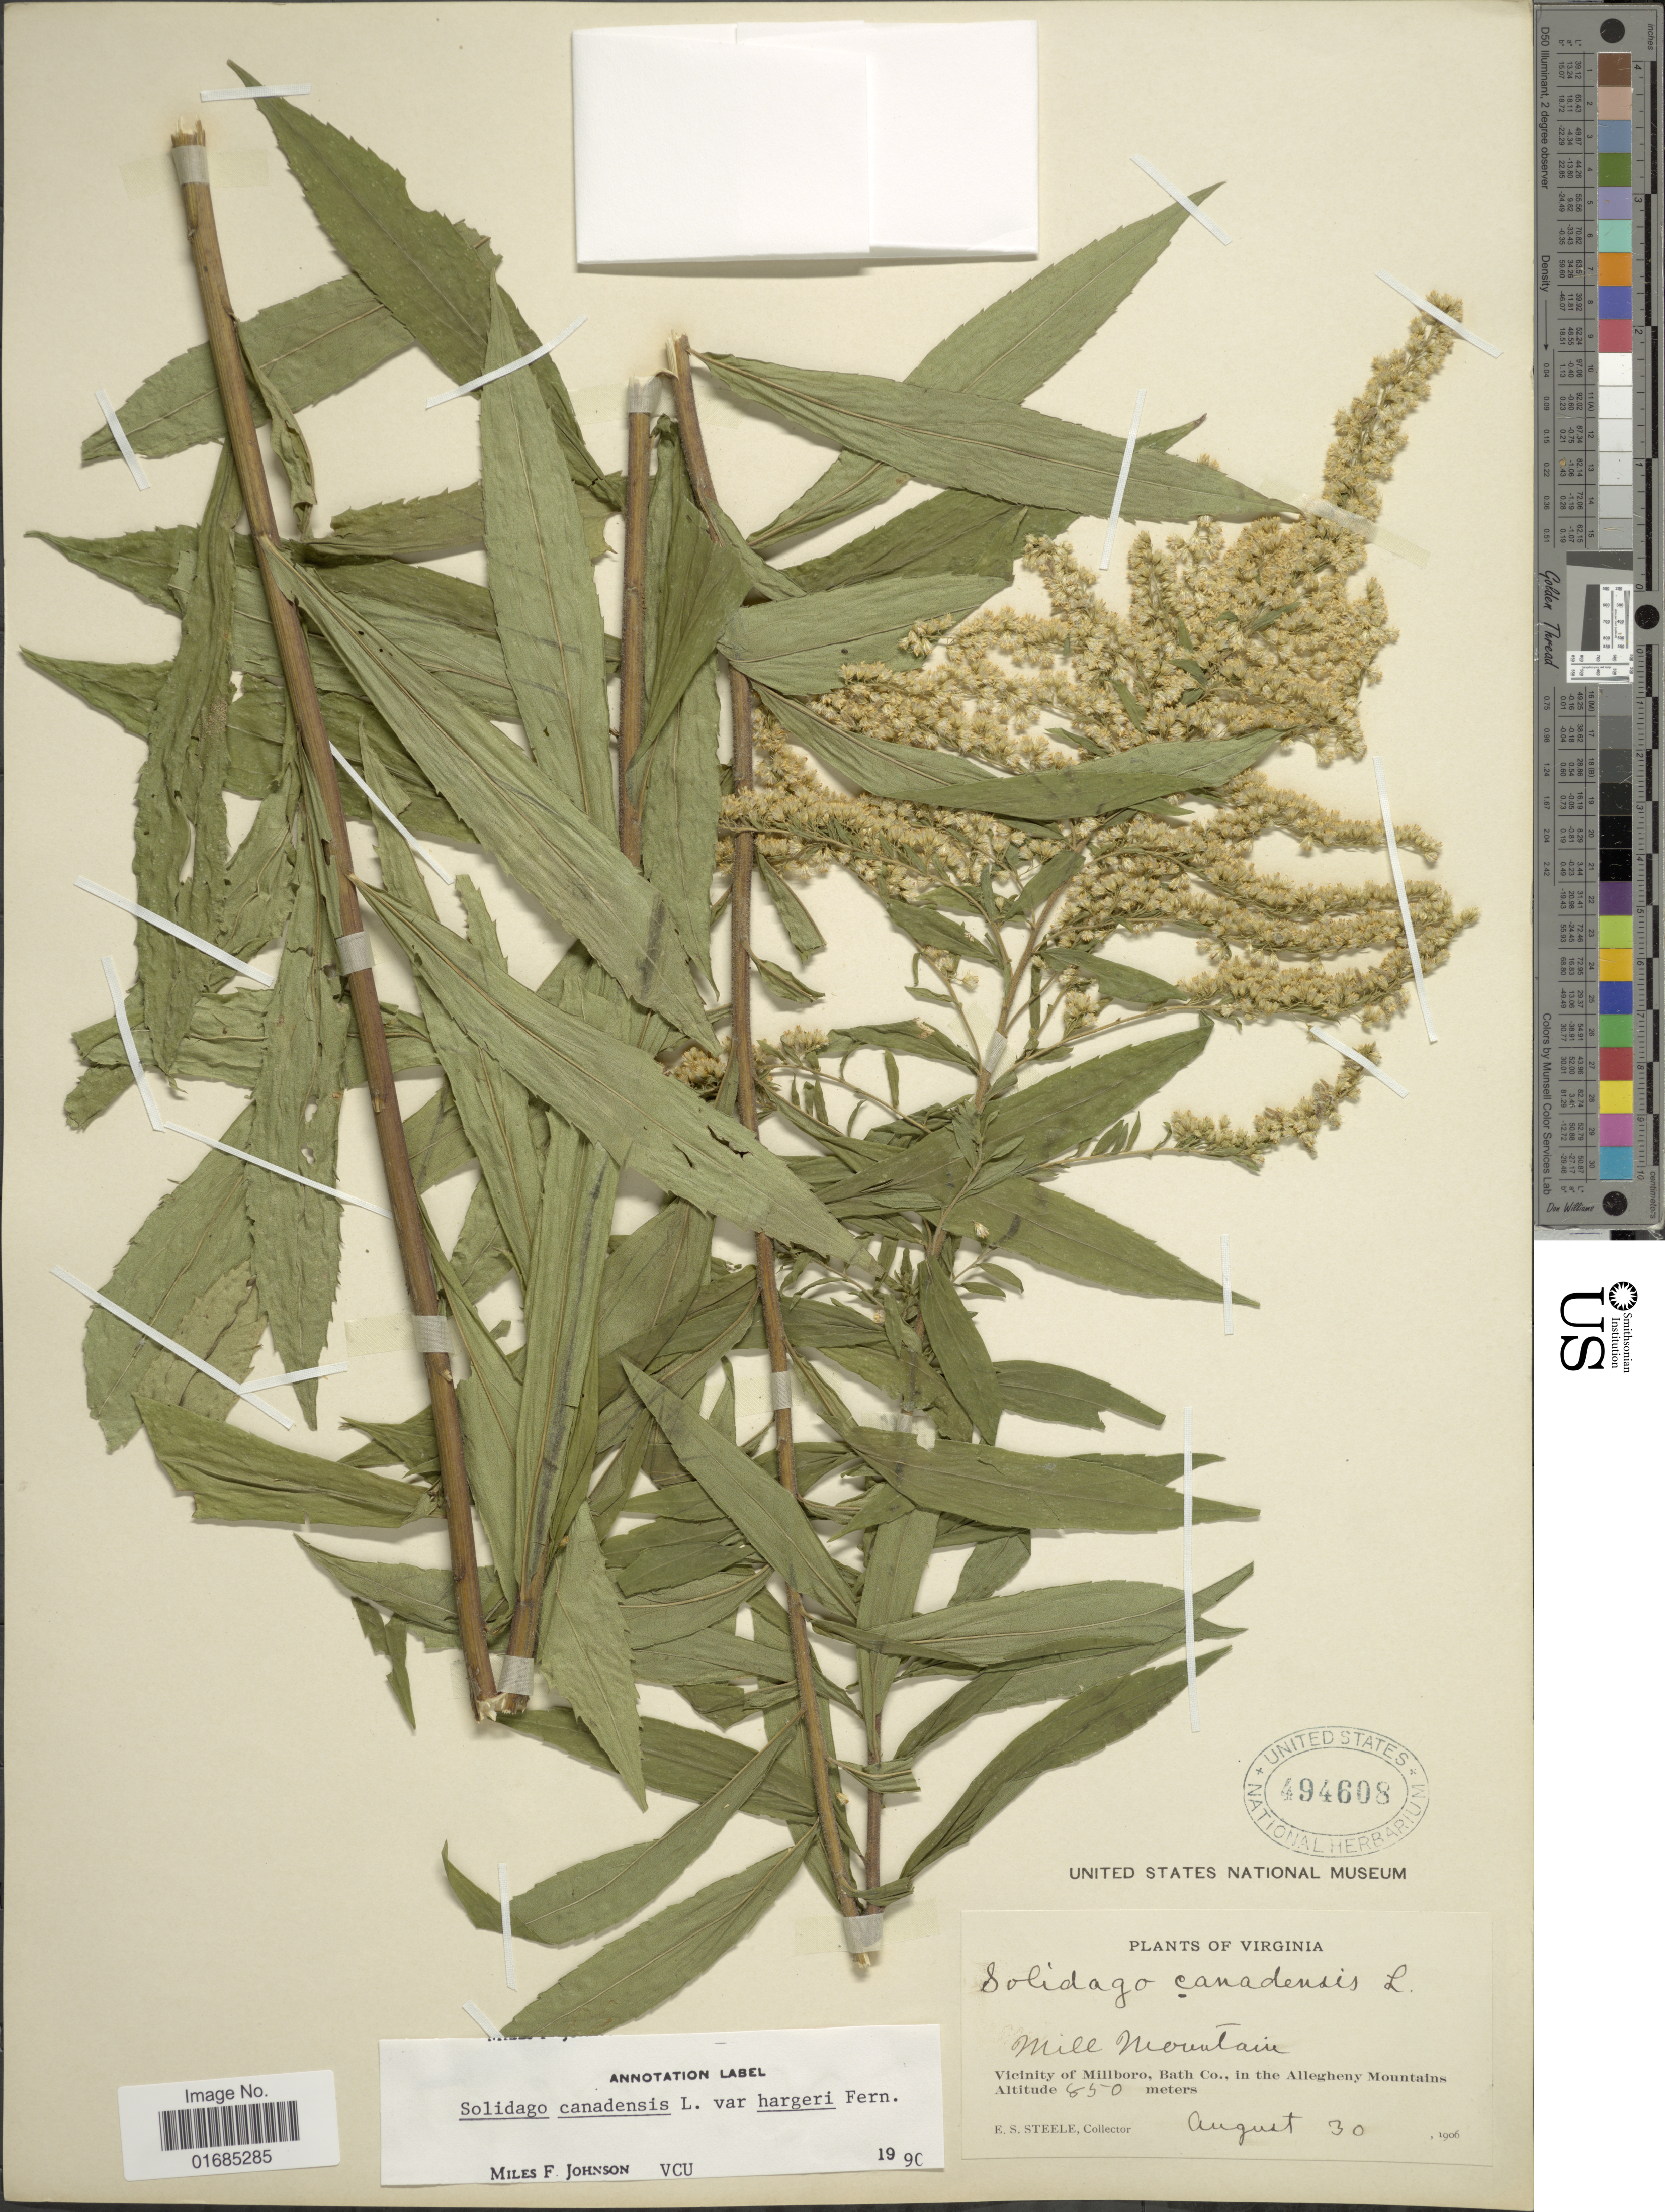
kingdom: Plantae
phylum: Tracheophyta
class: Magnoliopsida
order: Asterales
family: Asteraceae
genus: Solidago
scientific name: Solidago canadensis var. canadensis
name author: L.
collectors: E. Steele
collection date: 1906-08-30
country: United States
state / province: Virginia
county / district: Bath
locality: Mill Mountain, Vicinity of Millboro, Bath Co., in the Allegheny Mountains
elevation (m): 850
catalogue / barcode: US 494608